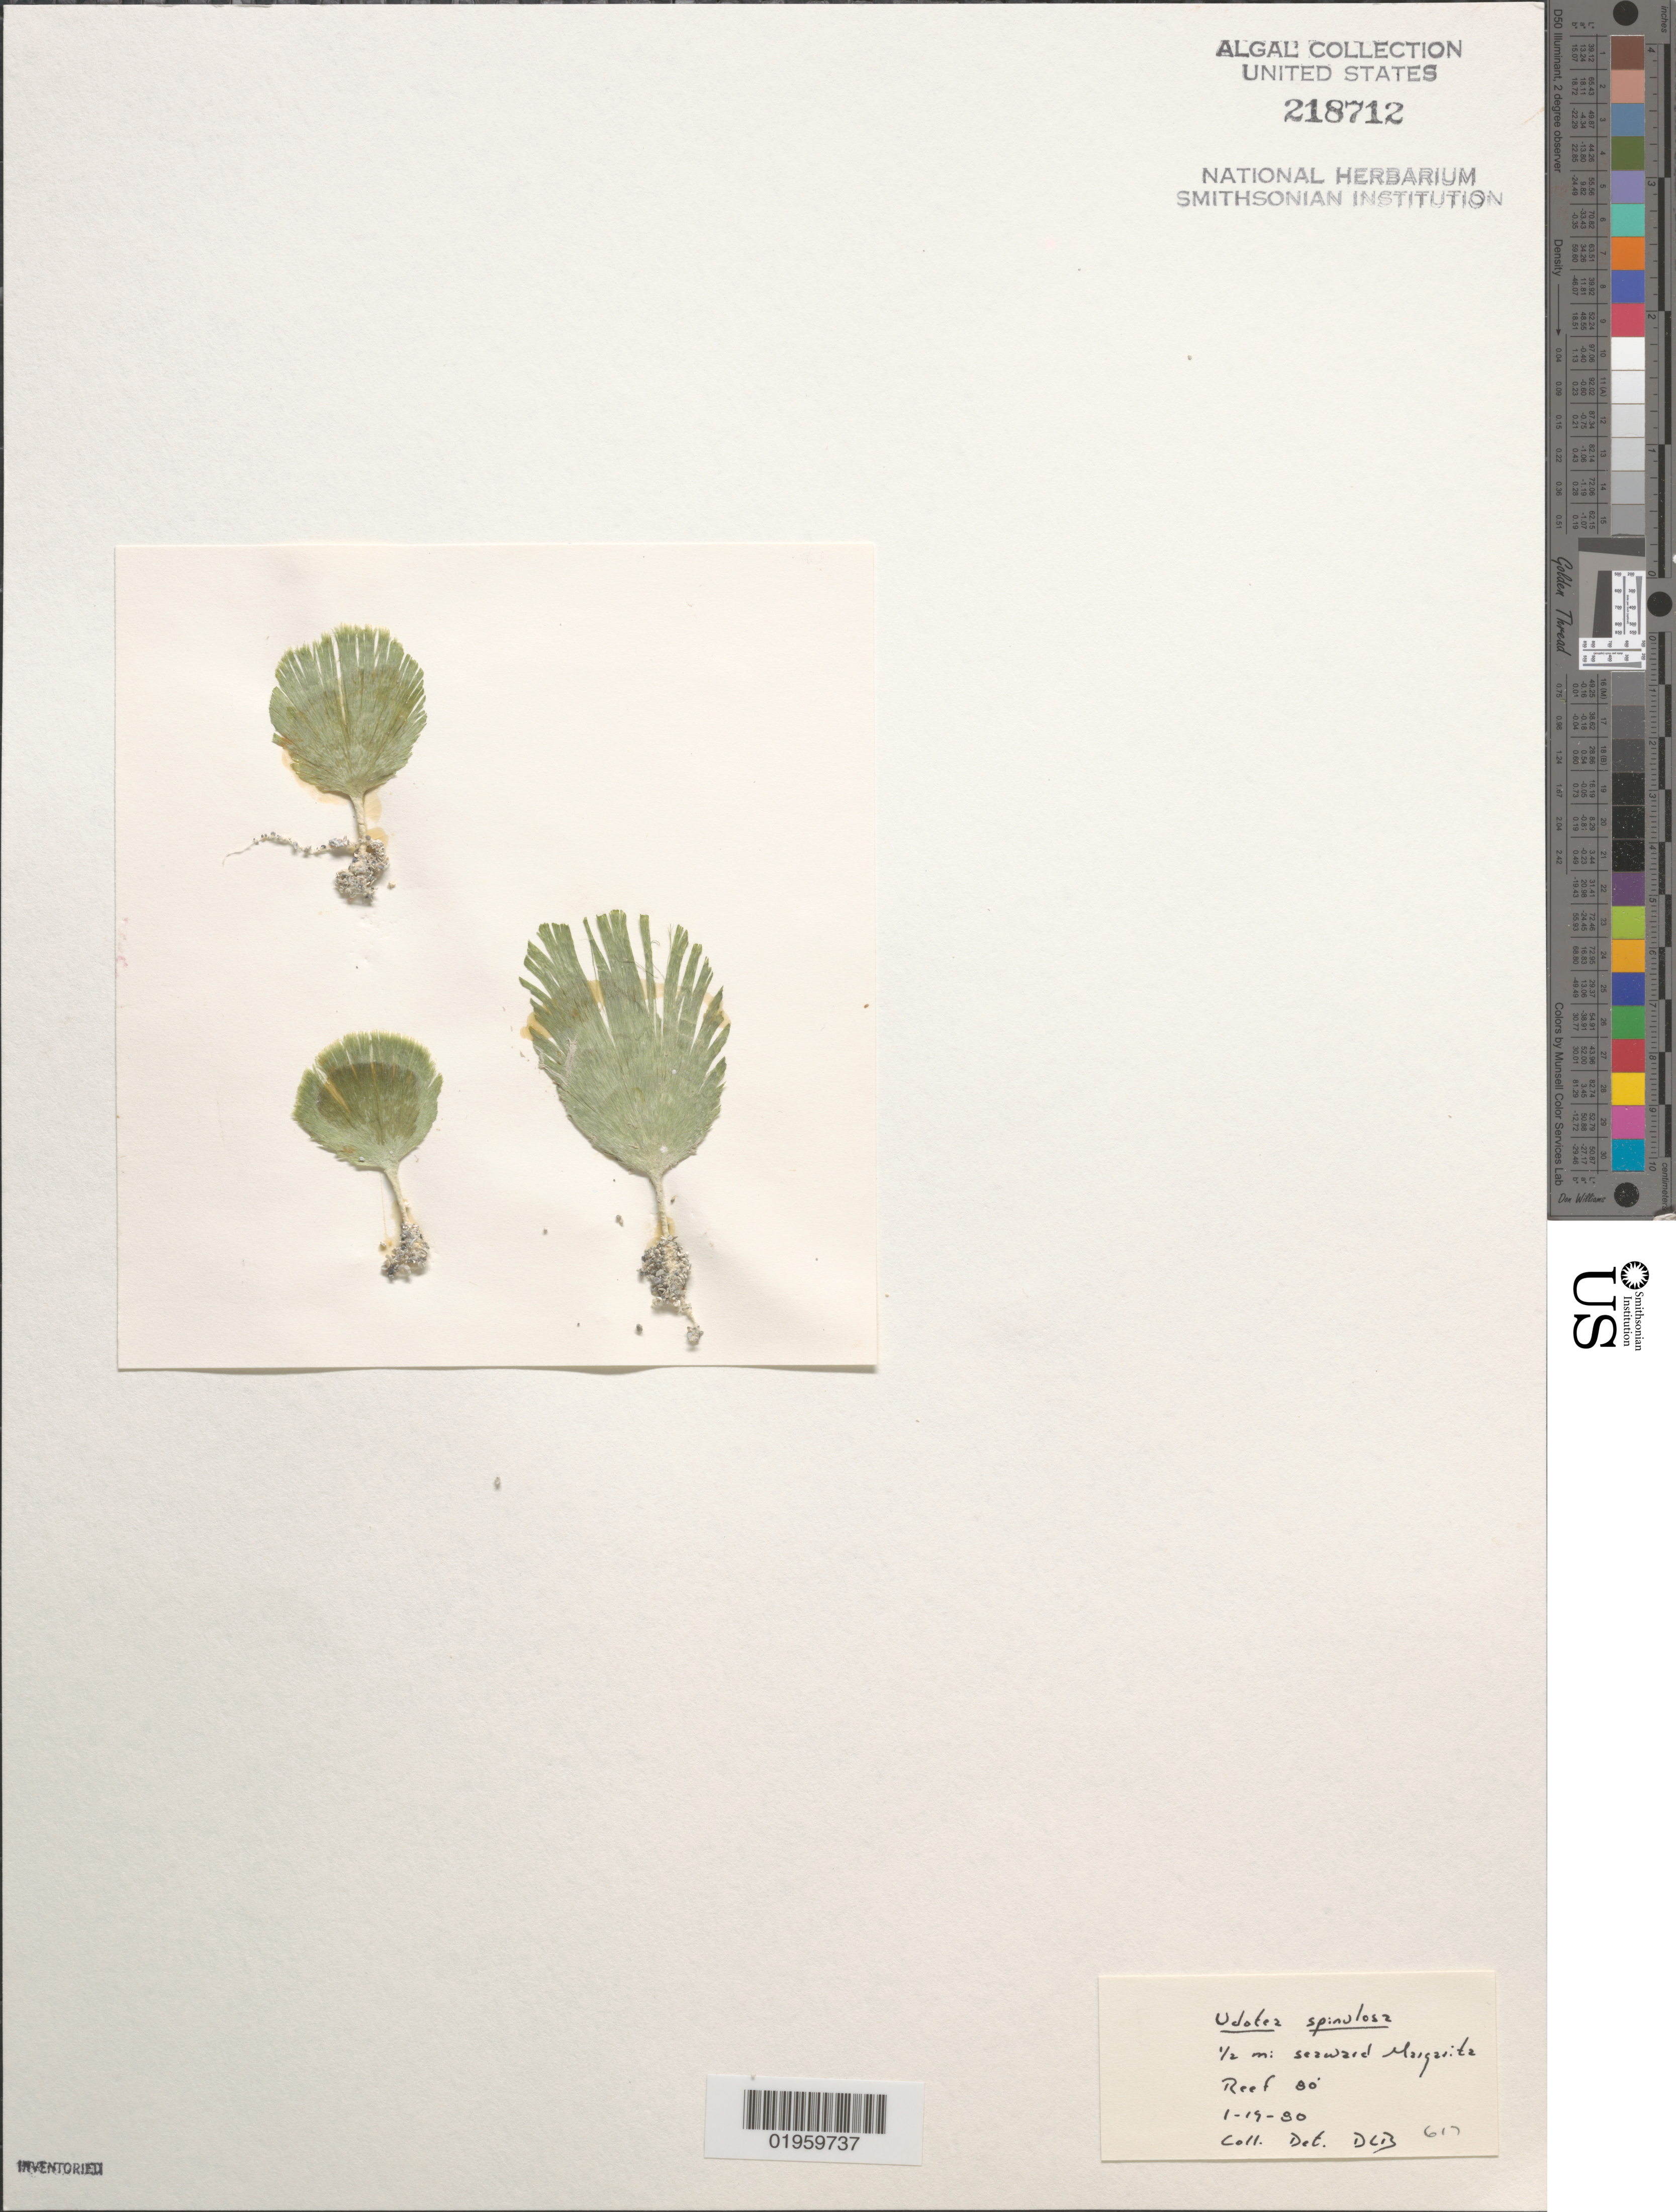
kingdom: Plantae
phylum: Chlorophyta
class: Ulvophyceae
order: Bryopsidales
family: Udoteaceae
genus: Udotea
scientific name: Udotea spinulosa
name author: M. Howe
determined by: Ballantine, D. L.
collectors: D.L. Ballantine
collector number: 617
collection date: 1980-01-19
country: Puerto Rico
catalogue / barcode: US 218712